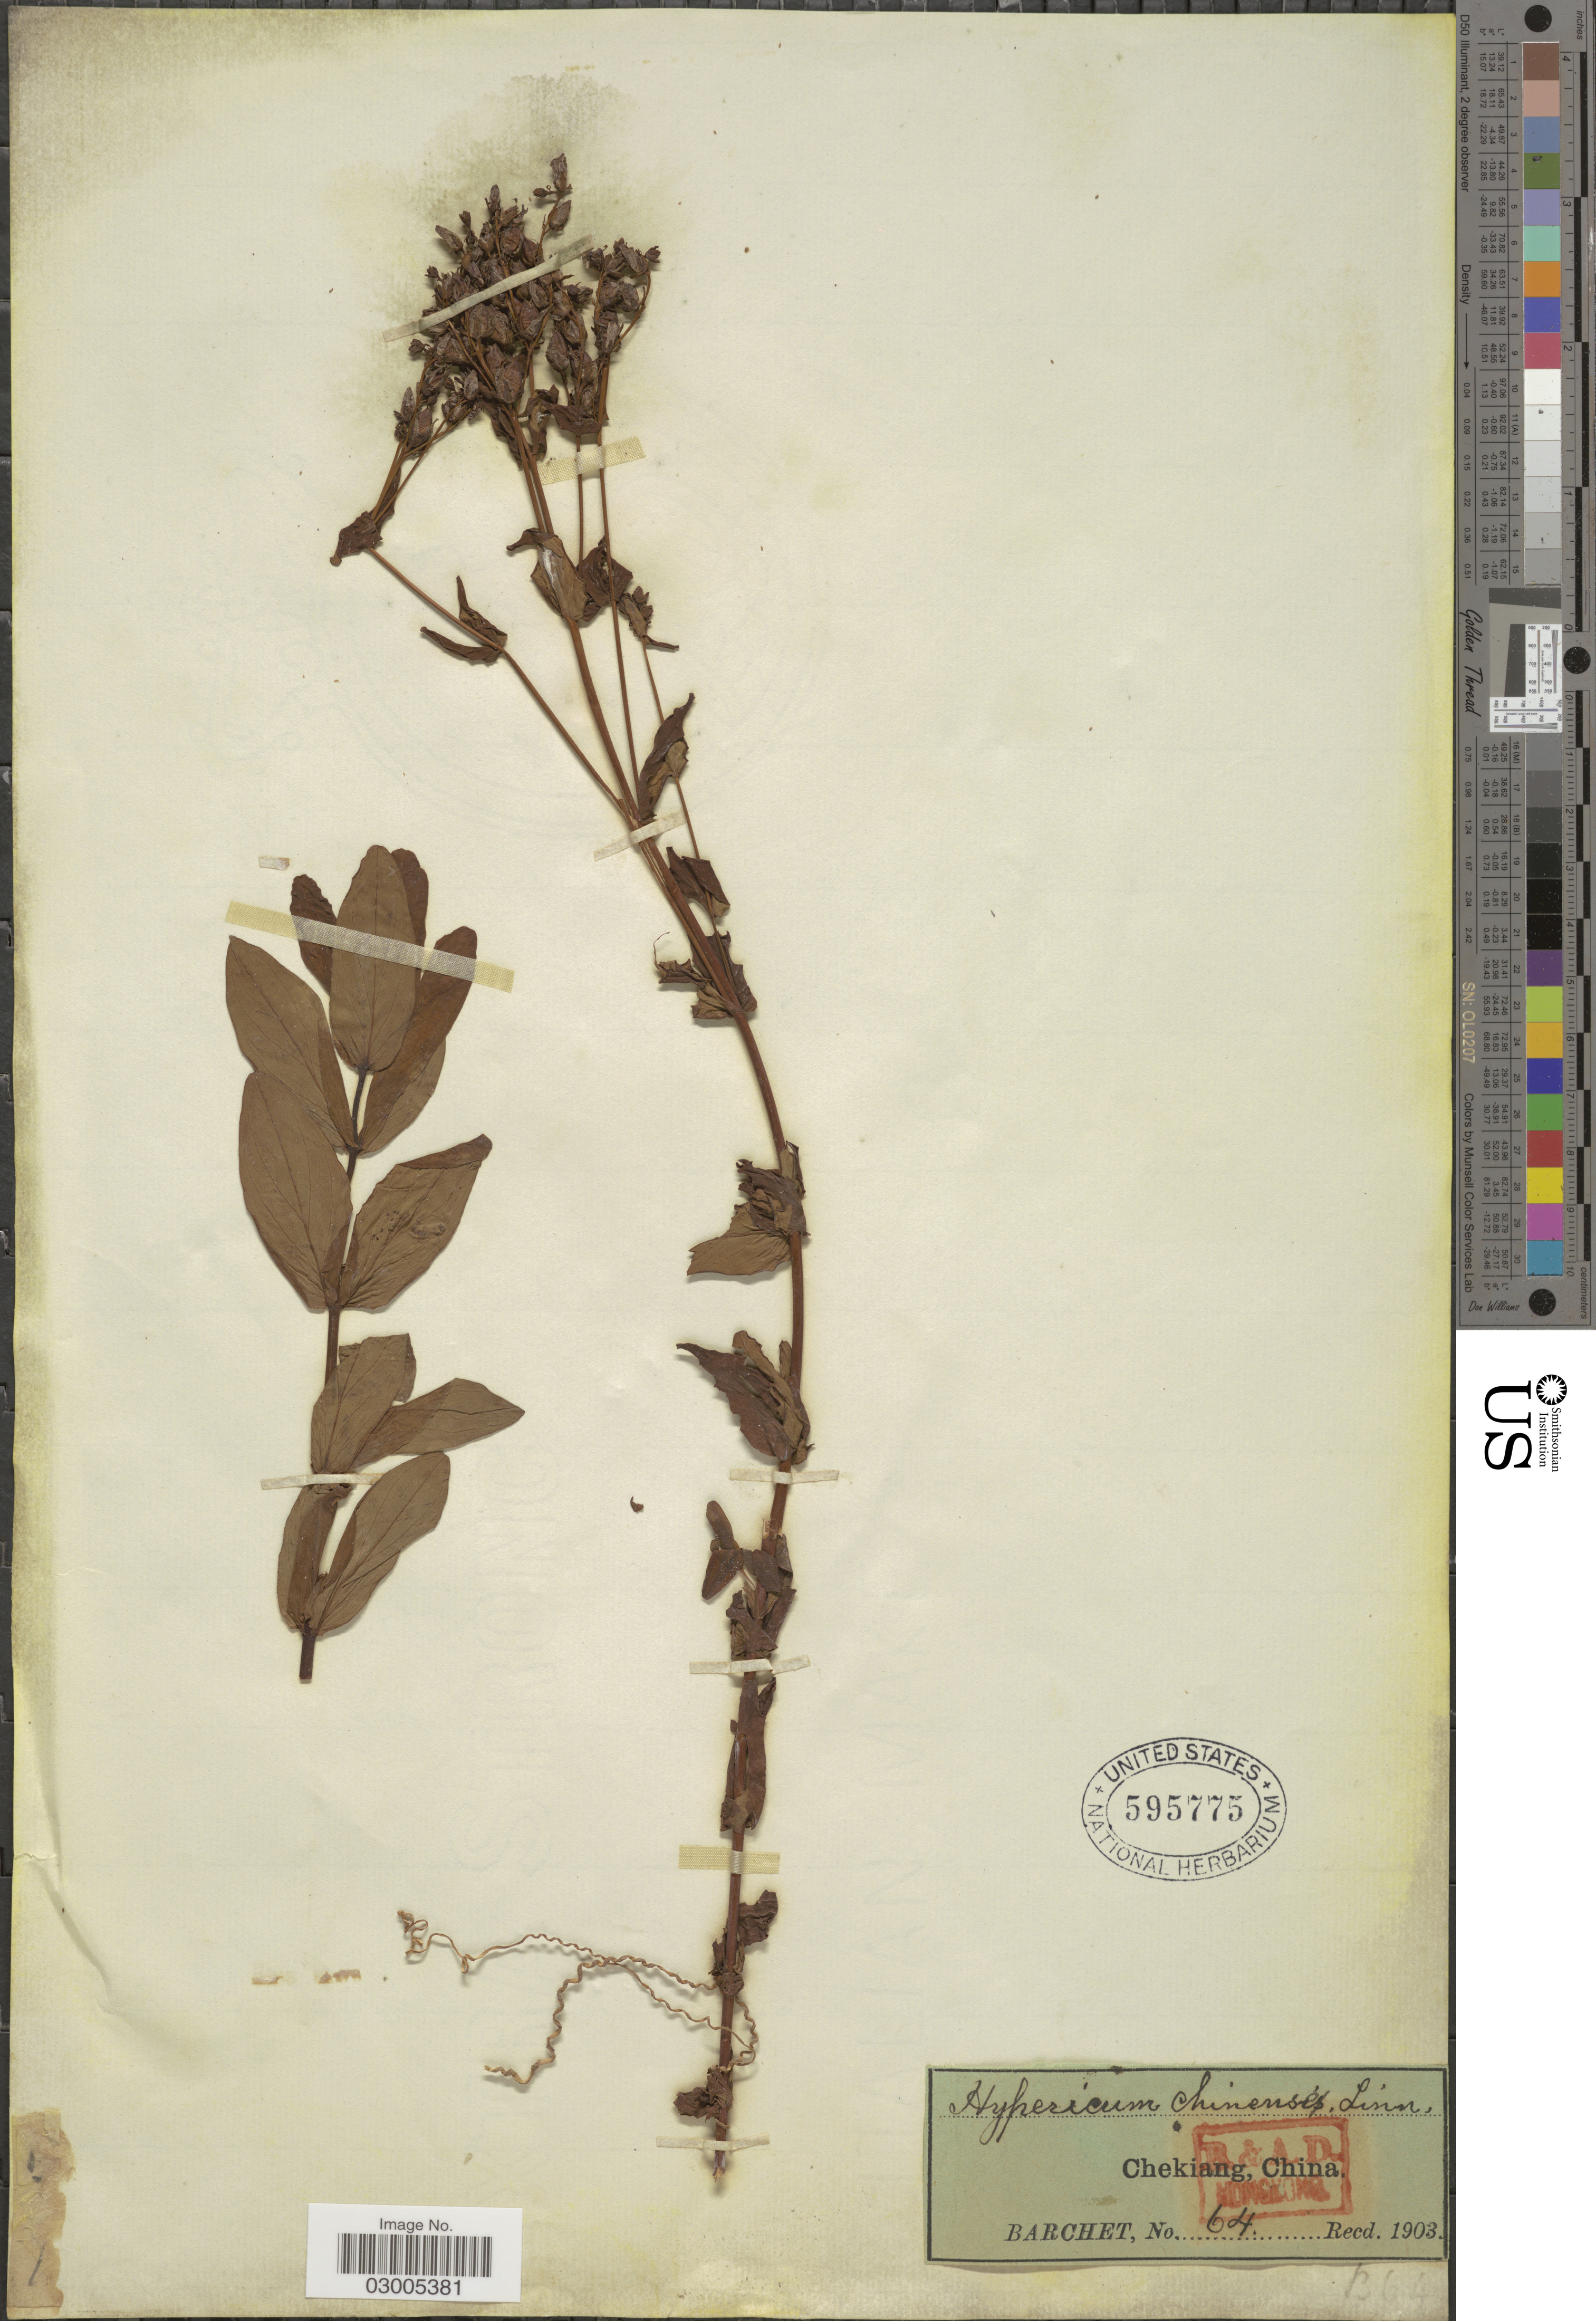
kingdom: Plantae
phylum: Tracheophyta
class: Magnoliopsida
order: Malpighiales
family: Hypericaceae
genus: Hypericum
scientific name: Hypericum monogynum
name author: L.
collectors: Barchet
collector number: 64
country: China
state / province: Zhejiang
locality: Chekiang.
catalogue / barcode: US 595775